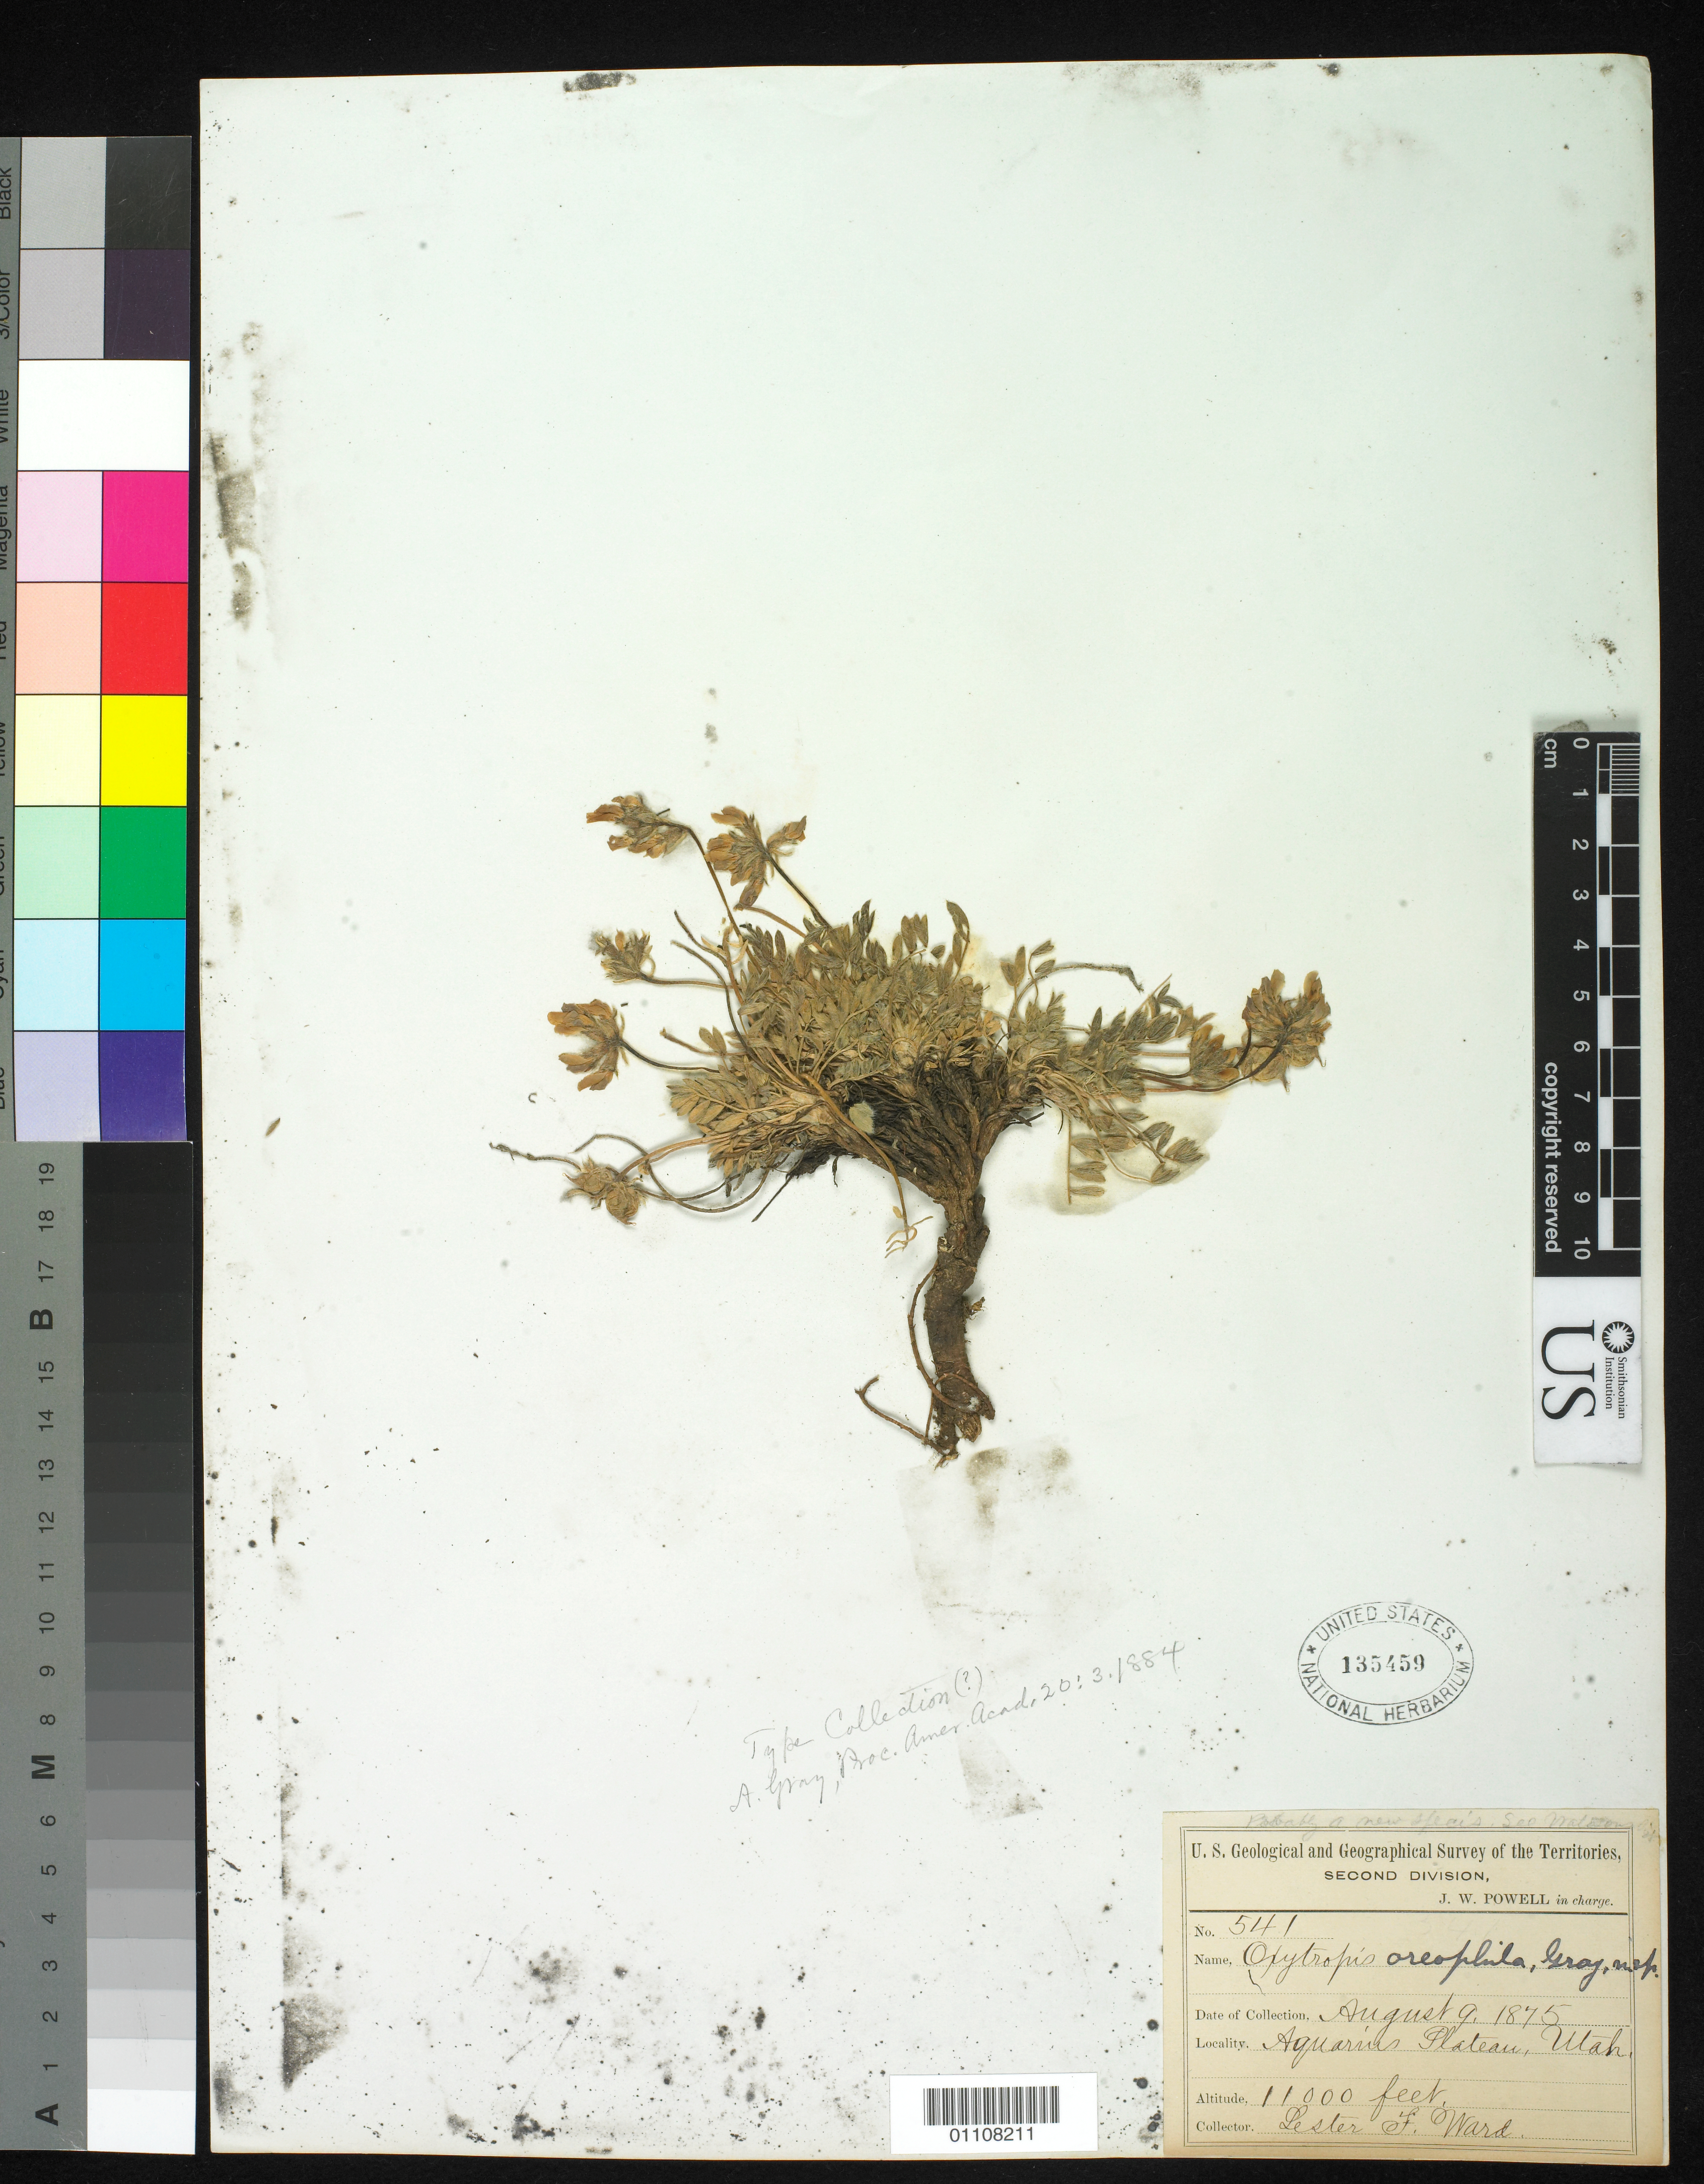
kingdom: Plantae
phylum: Tracheophyta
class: Magnoliopsida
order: Fabales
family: Fabaceae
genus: Oxytropis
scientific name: Oxytropis oreophila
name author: A. Gray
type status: Isolectotype; Syntype; Isotype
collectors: L. F. Ward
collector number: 541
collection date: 1875-08-09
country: United States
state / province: Utah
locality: Aquarius Plateau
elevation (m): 3353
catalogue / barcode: US 135459